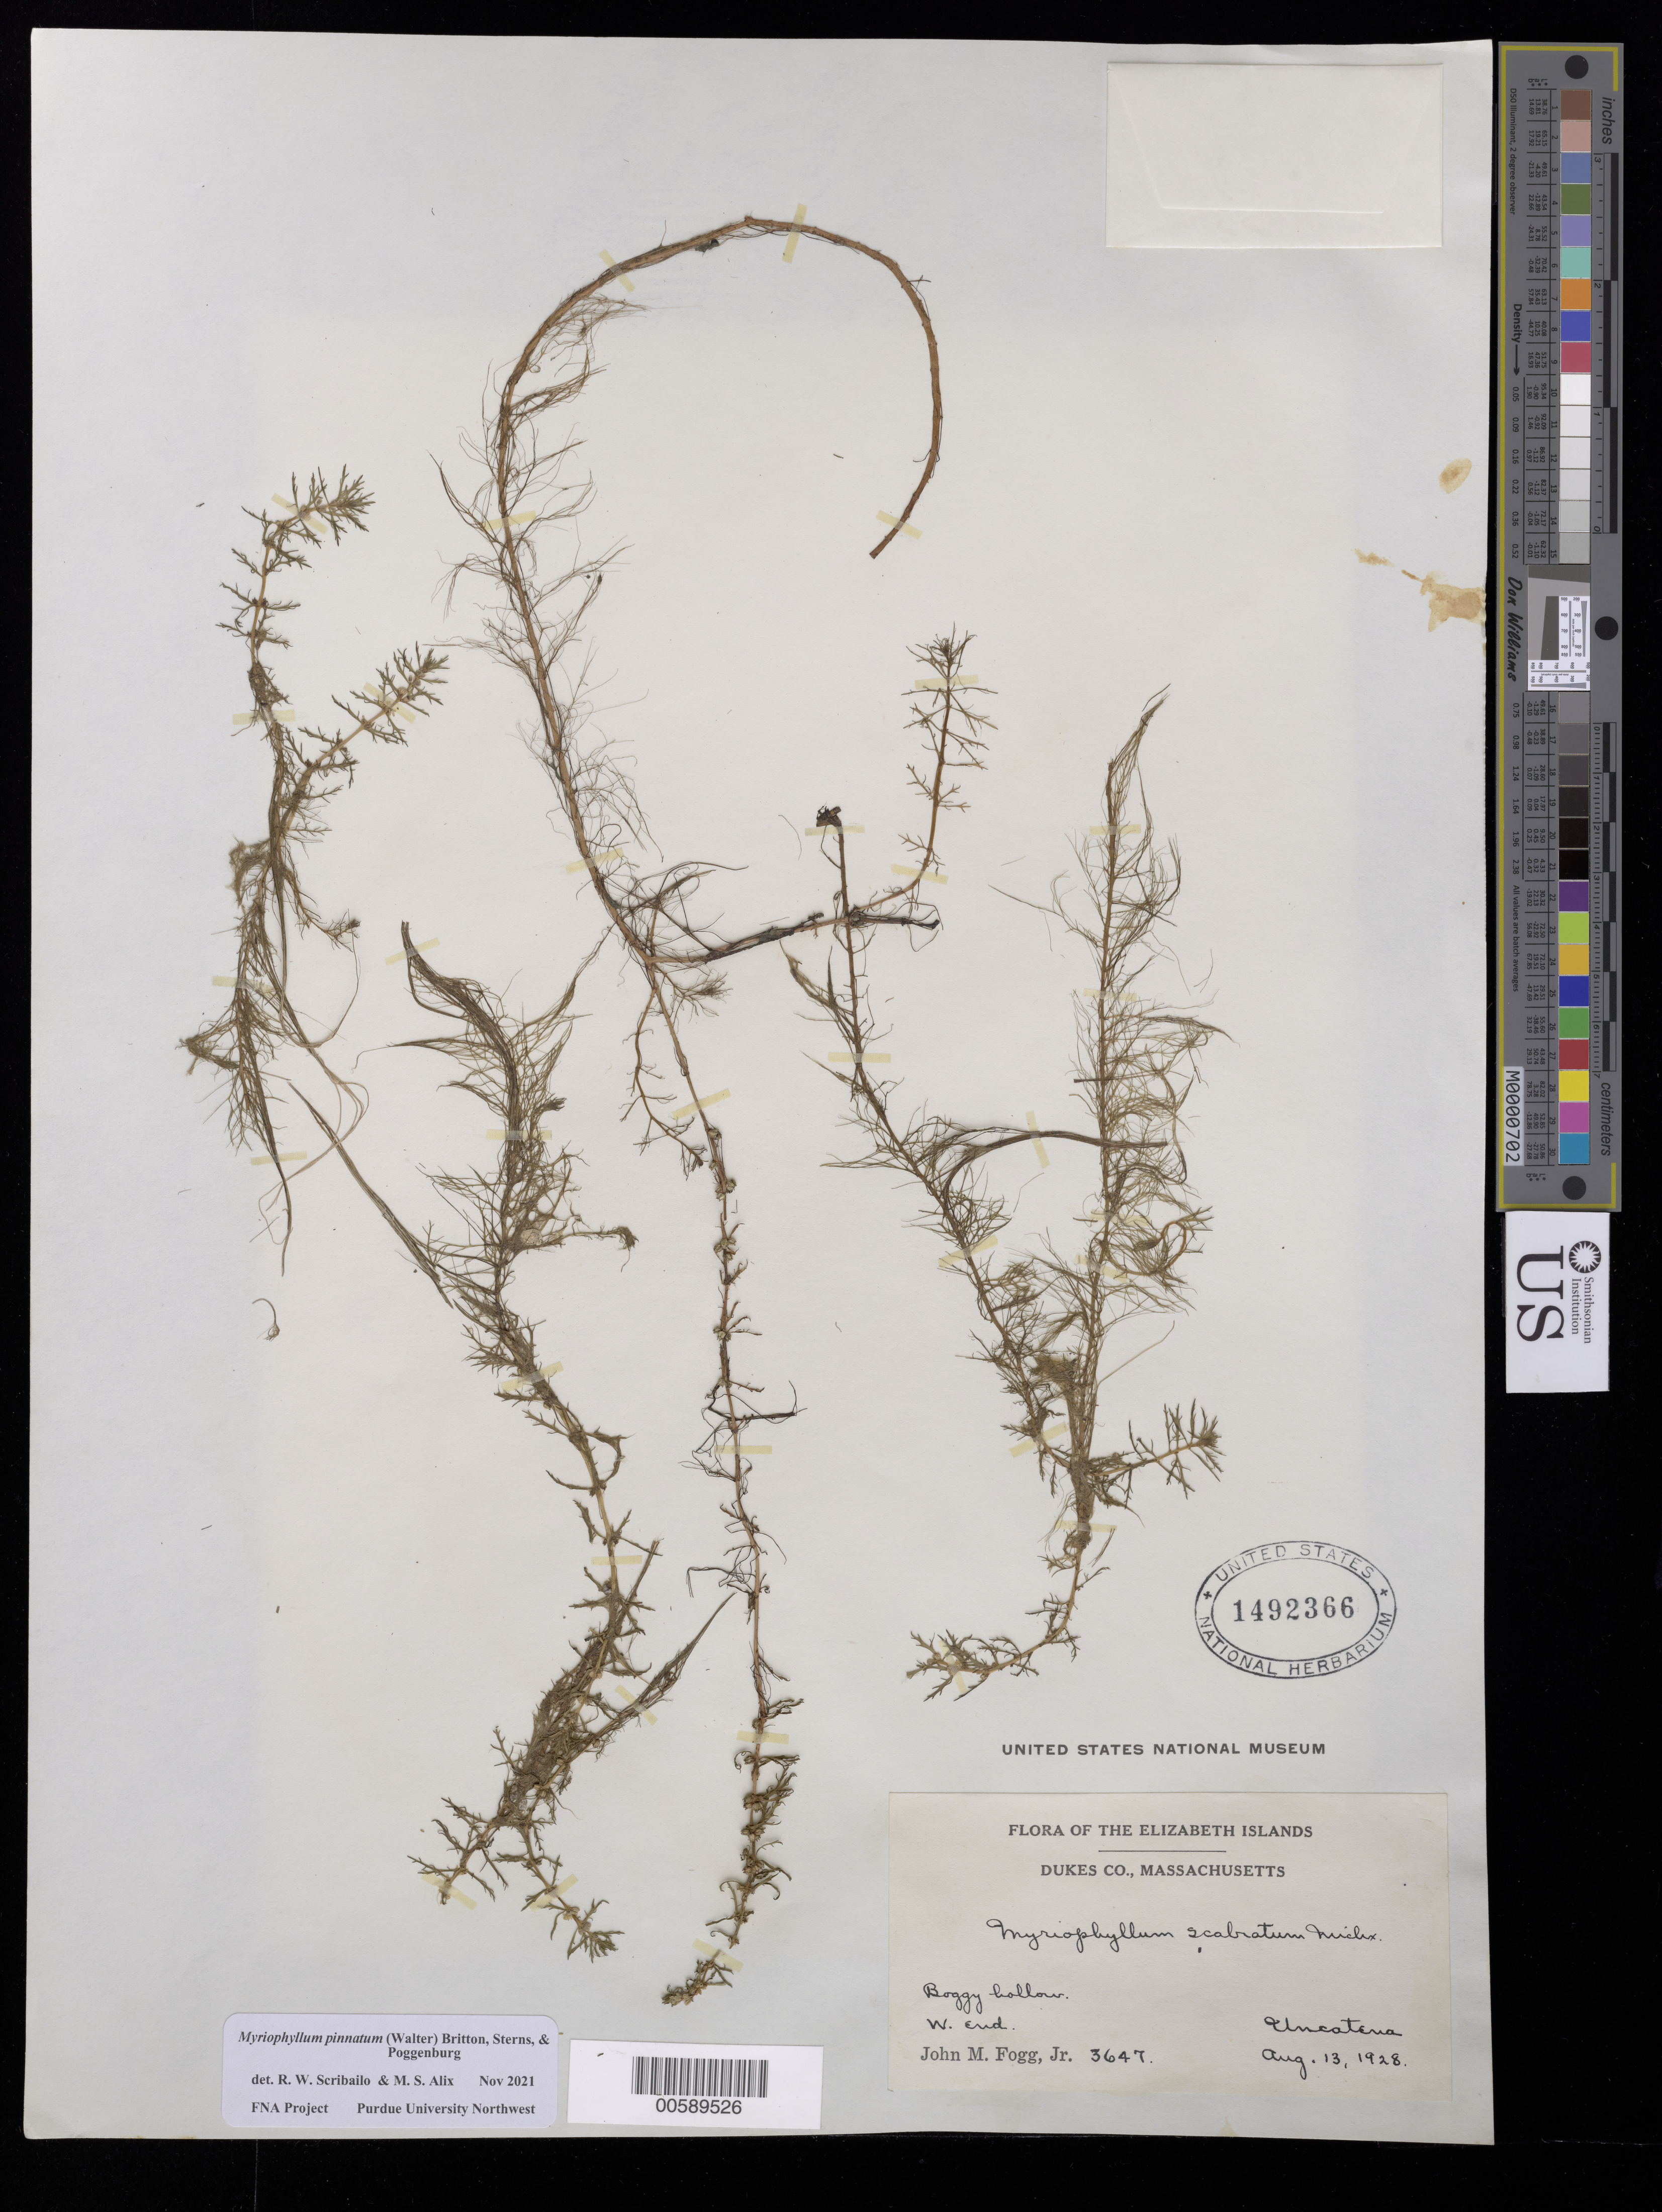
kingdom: Plantae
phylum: Tracheophyta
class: Magnoliopsida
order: Saxifragales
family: Haloragaceae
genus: Myriophyllum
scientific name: Myriophyllum pinnatum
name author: (Walter) Britton, Stearns & Poggenb.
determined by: Scribailo, R. W.; Alix, M. S.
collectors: J. Fogg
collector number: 3647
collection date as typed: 13 Aug 1928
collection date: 1928-08-13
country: United States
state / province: Massachusetts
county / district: Dukes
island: Uncatena Island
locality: Uncatena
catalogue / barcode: US 1492366